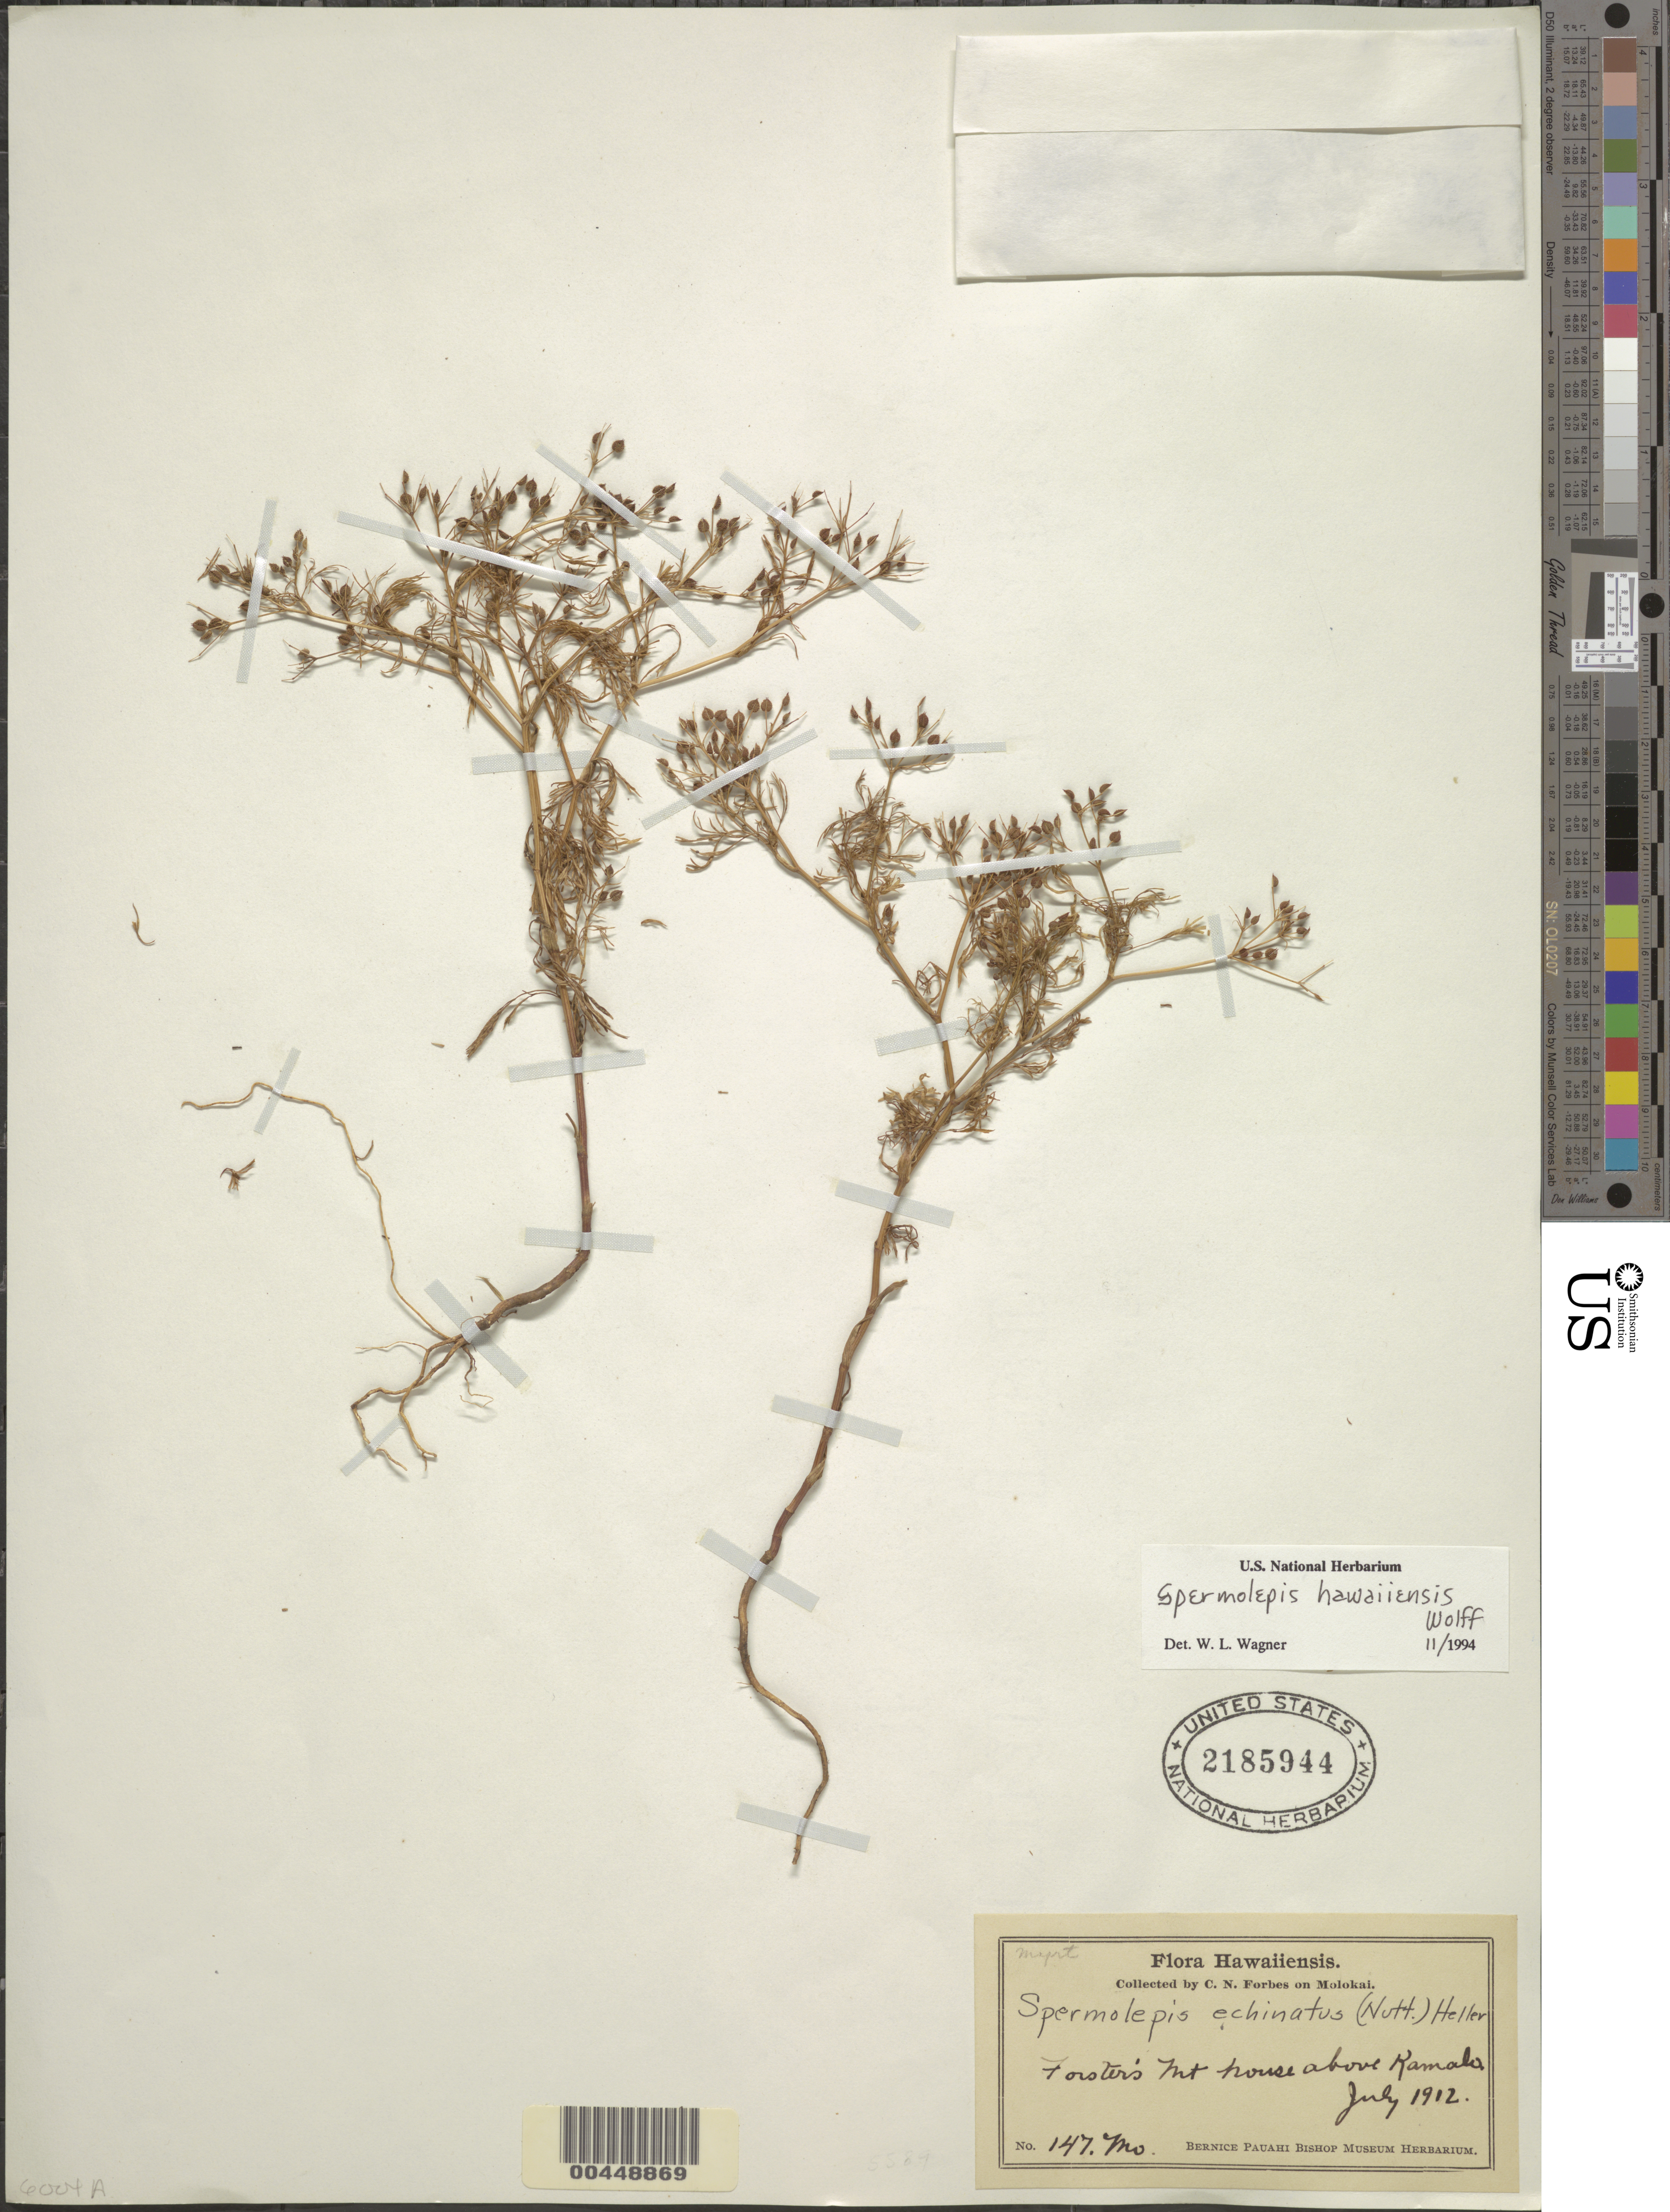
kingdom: Plantae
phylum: Tracheophyta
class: Magnoliopsida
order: Apiales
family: Apiaceae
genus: Spermolepis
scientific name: Spermolepis hawaiiensis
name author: H. Wolff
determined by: Wagner, W. L., (BOT), Smithsonian Institution - National Museum of Natural History (UNITED STATES)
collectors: C. N. Forbes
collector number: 147.Mo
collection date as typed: Jul 1912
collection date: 1912-07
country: United States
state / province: Hawaii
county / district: Maui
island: Moloka'i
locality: Above Kamalo, Forster's mt. house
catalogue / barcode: US 2185944